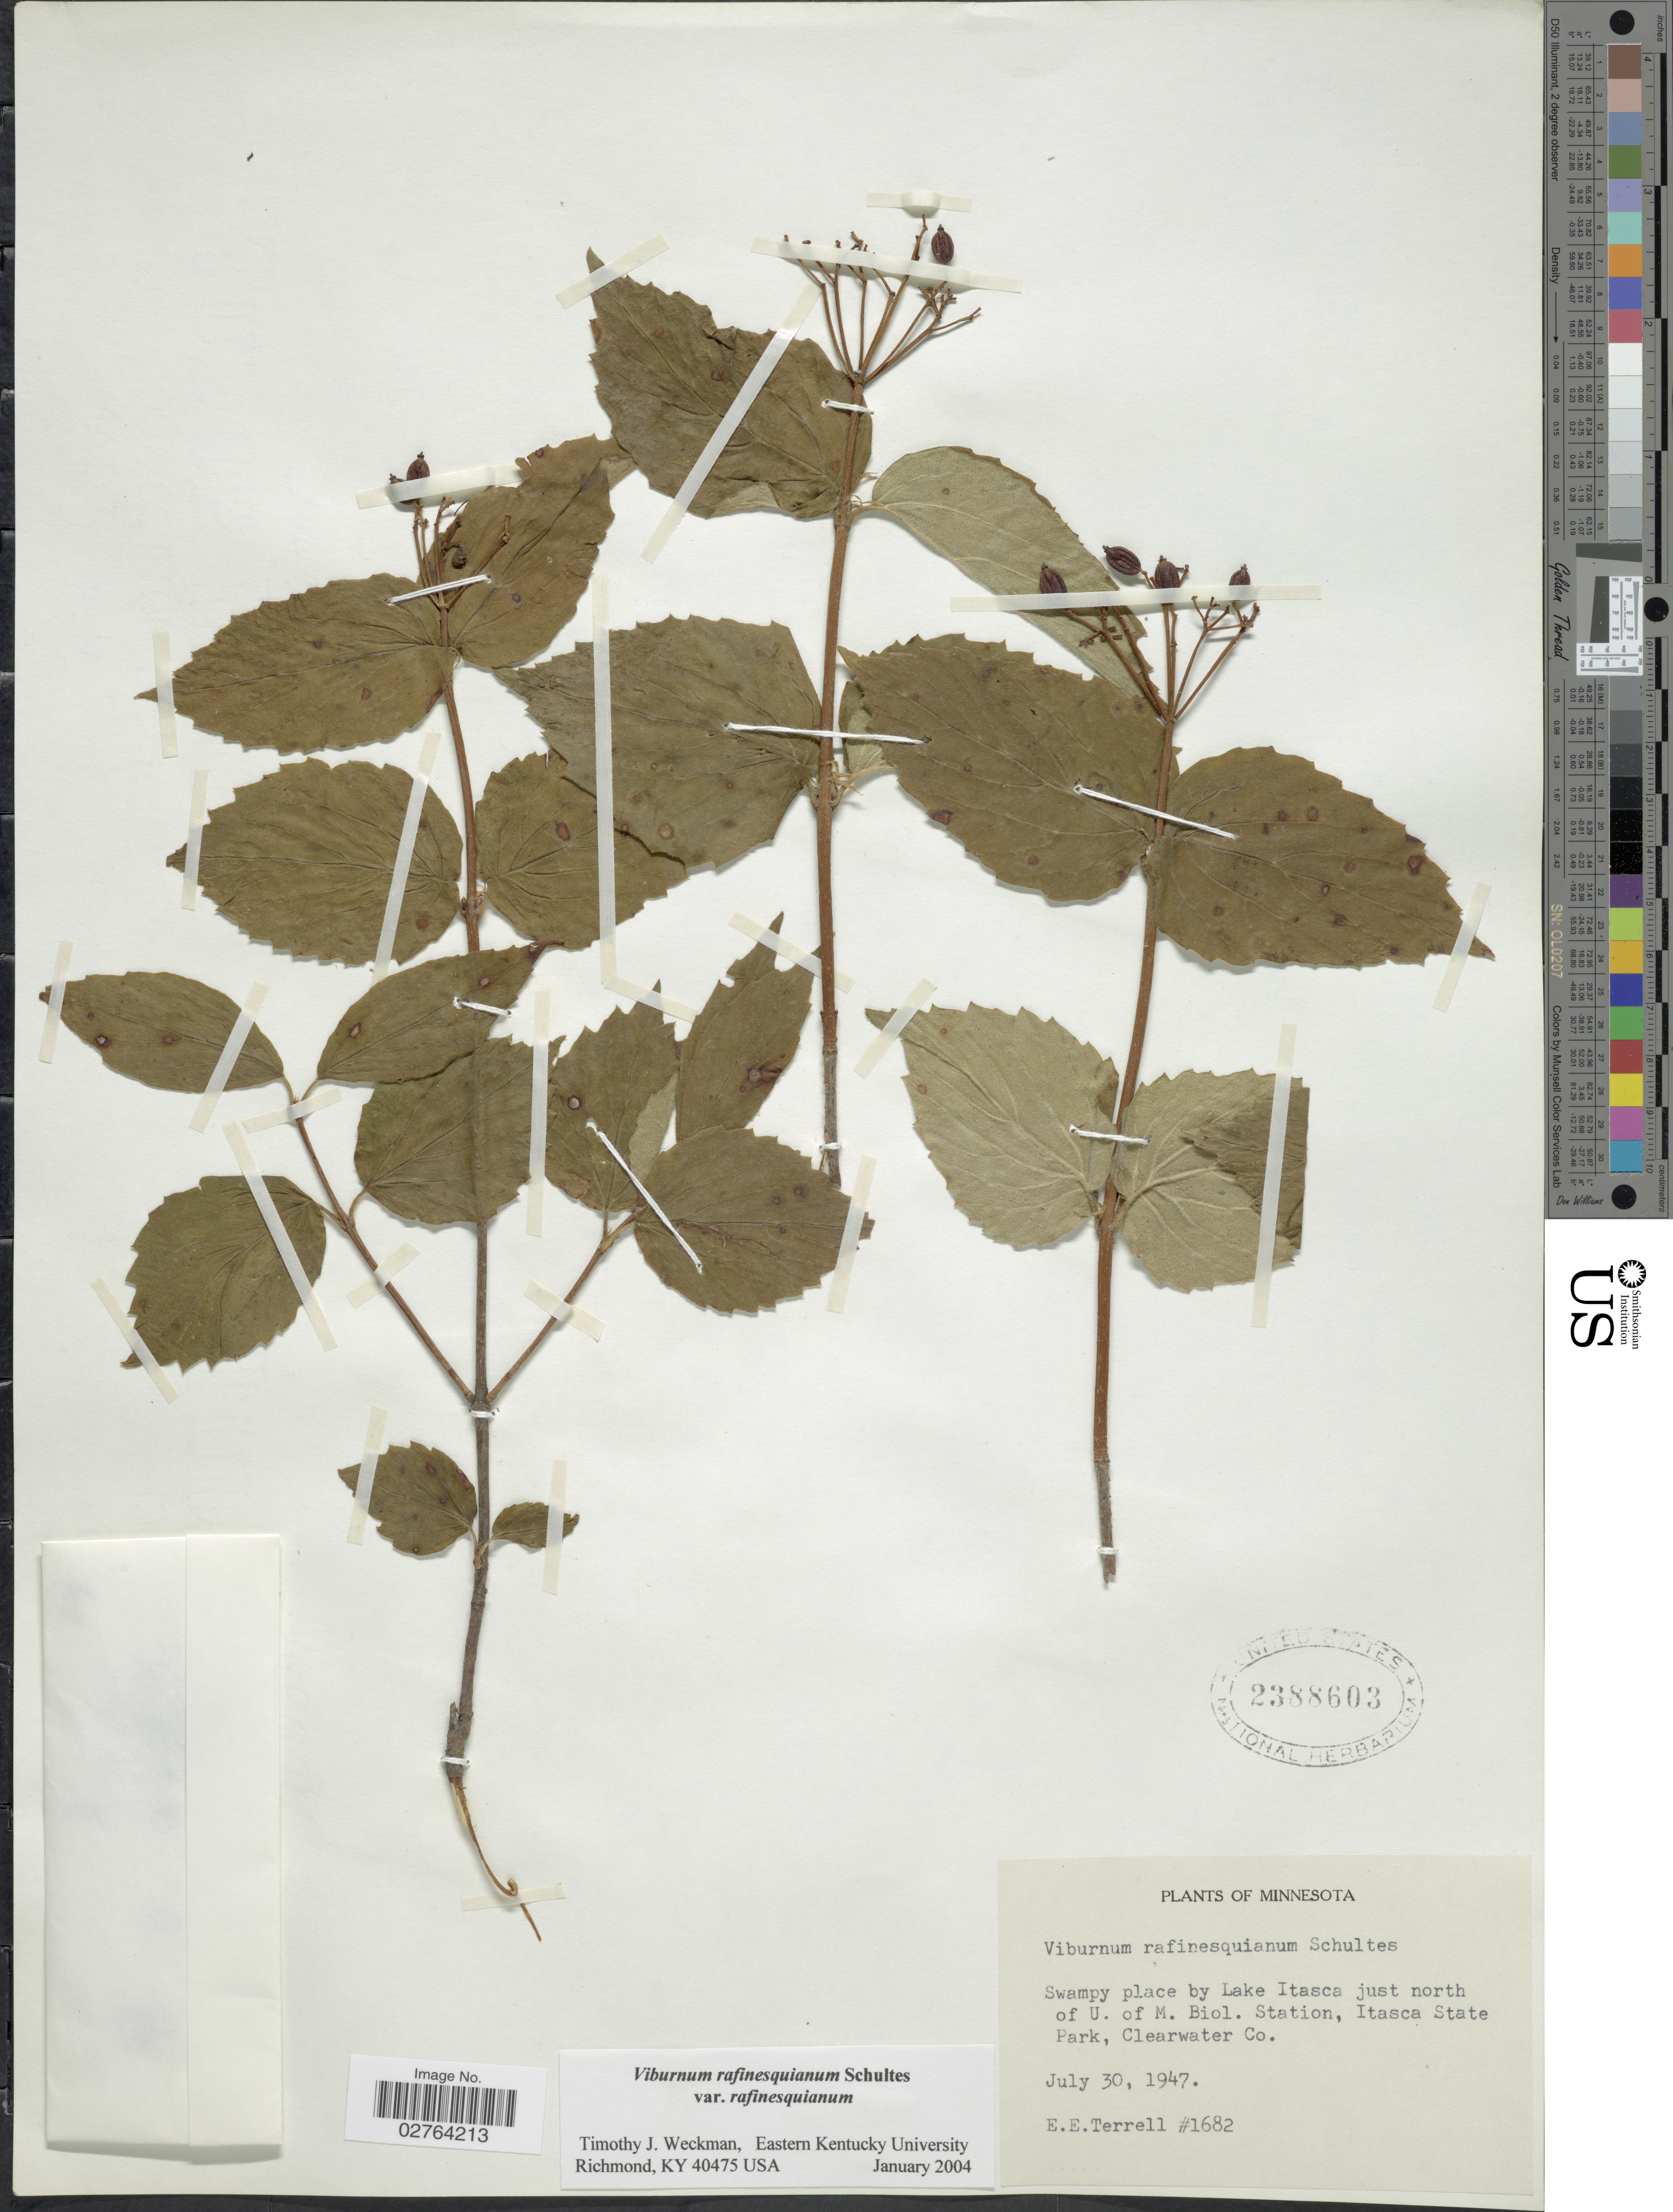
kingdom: Plantae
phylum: Tracheophyta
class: Magnoliopsida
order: Dipsacales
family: Viburnaceae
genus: Viburnum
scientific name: Viburnum rafinesqueanum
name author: Schult.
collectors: E. E. Terrell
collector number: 1682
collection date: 1947-07-30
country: United States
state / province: Minnesota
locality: Swampy place by Lake Itasca just north of U. of M. Biol. Station, Itasca State Park, Clearwater Co.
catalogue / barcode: US 2388603